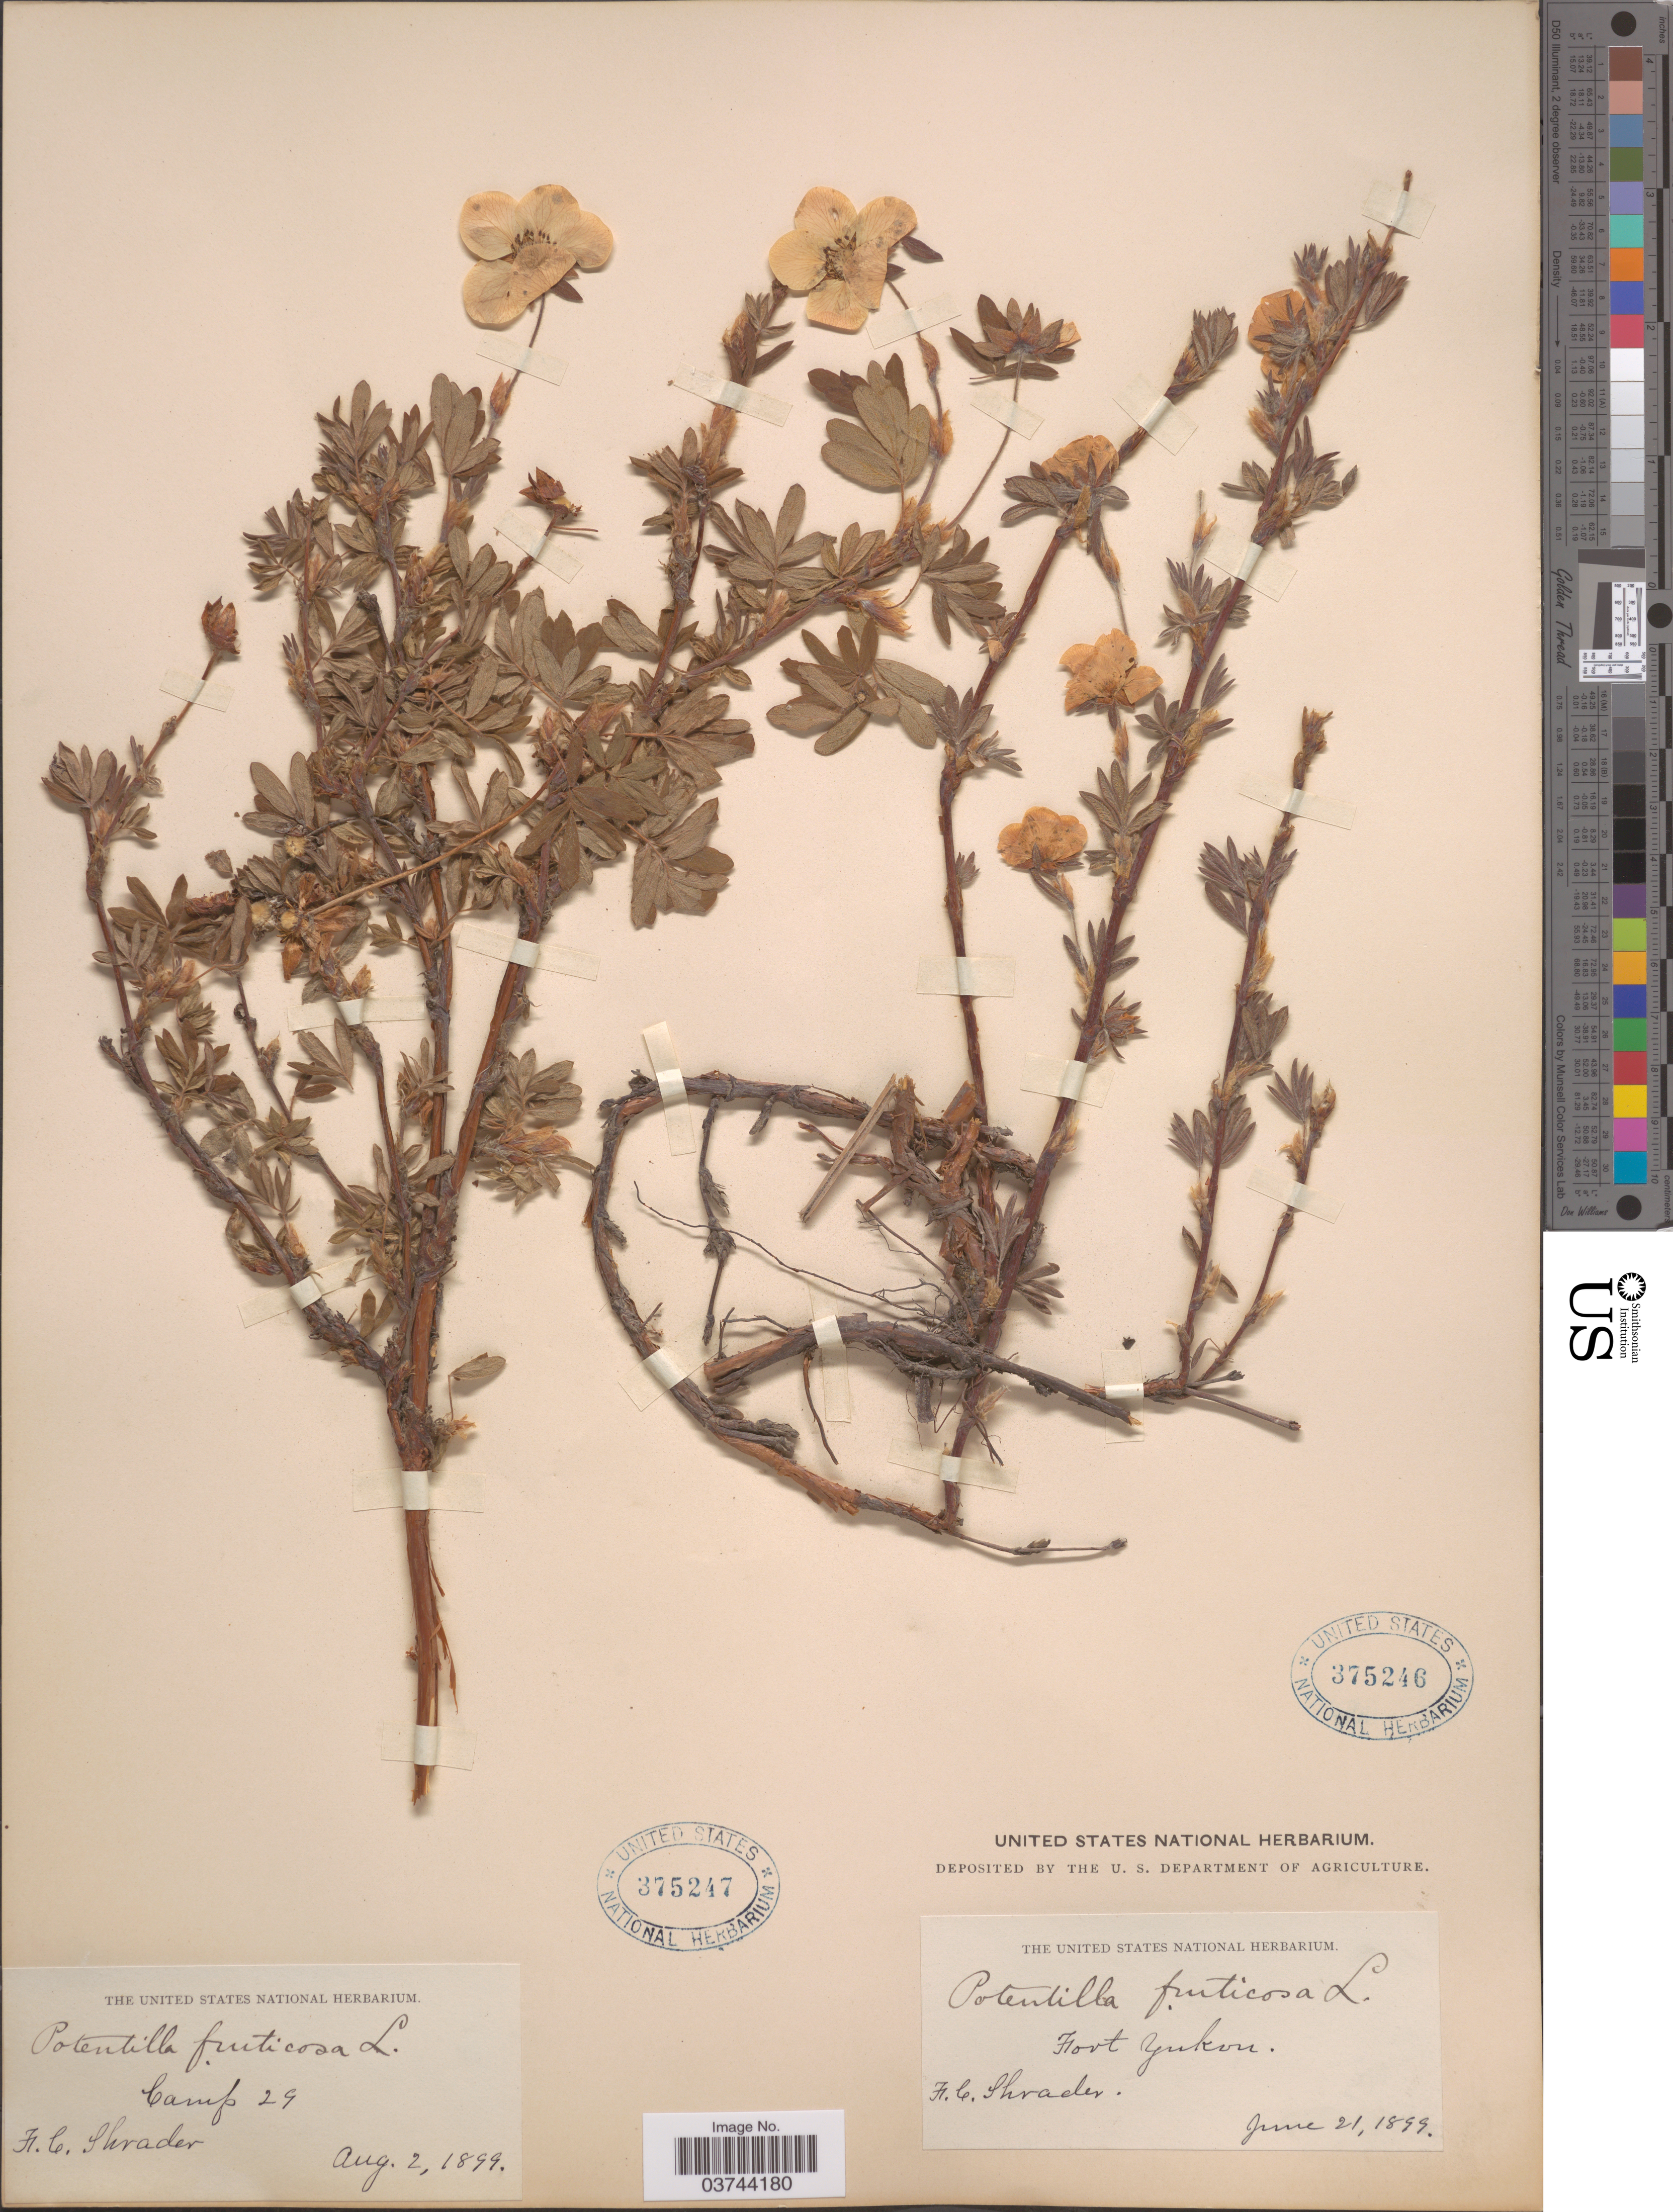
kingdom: Plantae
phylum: Tracheophyta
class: Magnoliopsida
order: Rosales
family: Rosaceae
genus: Dasiphora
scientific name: Dasiphora fruticosa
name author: (L.) Rydb.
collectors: F. Shrader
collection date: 1899-08-02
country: United States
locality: Camp 29.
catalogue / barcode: US 375247